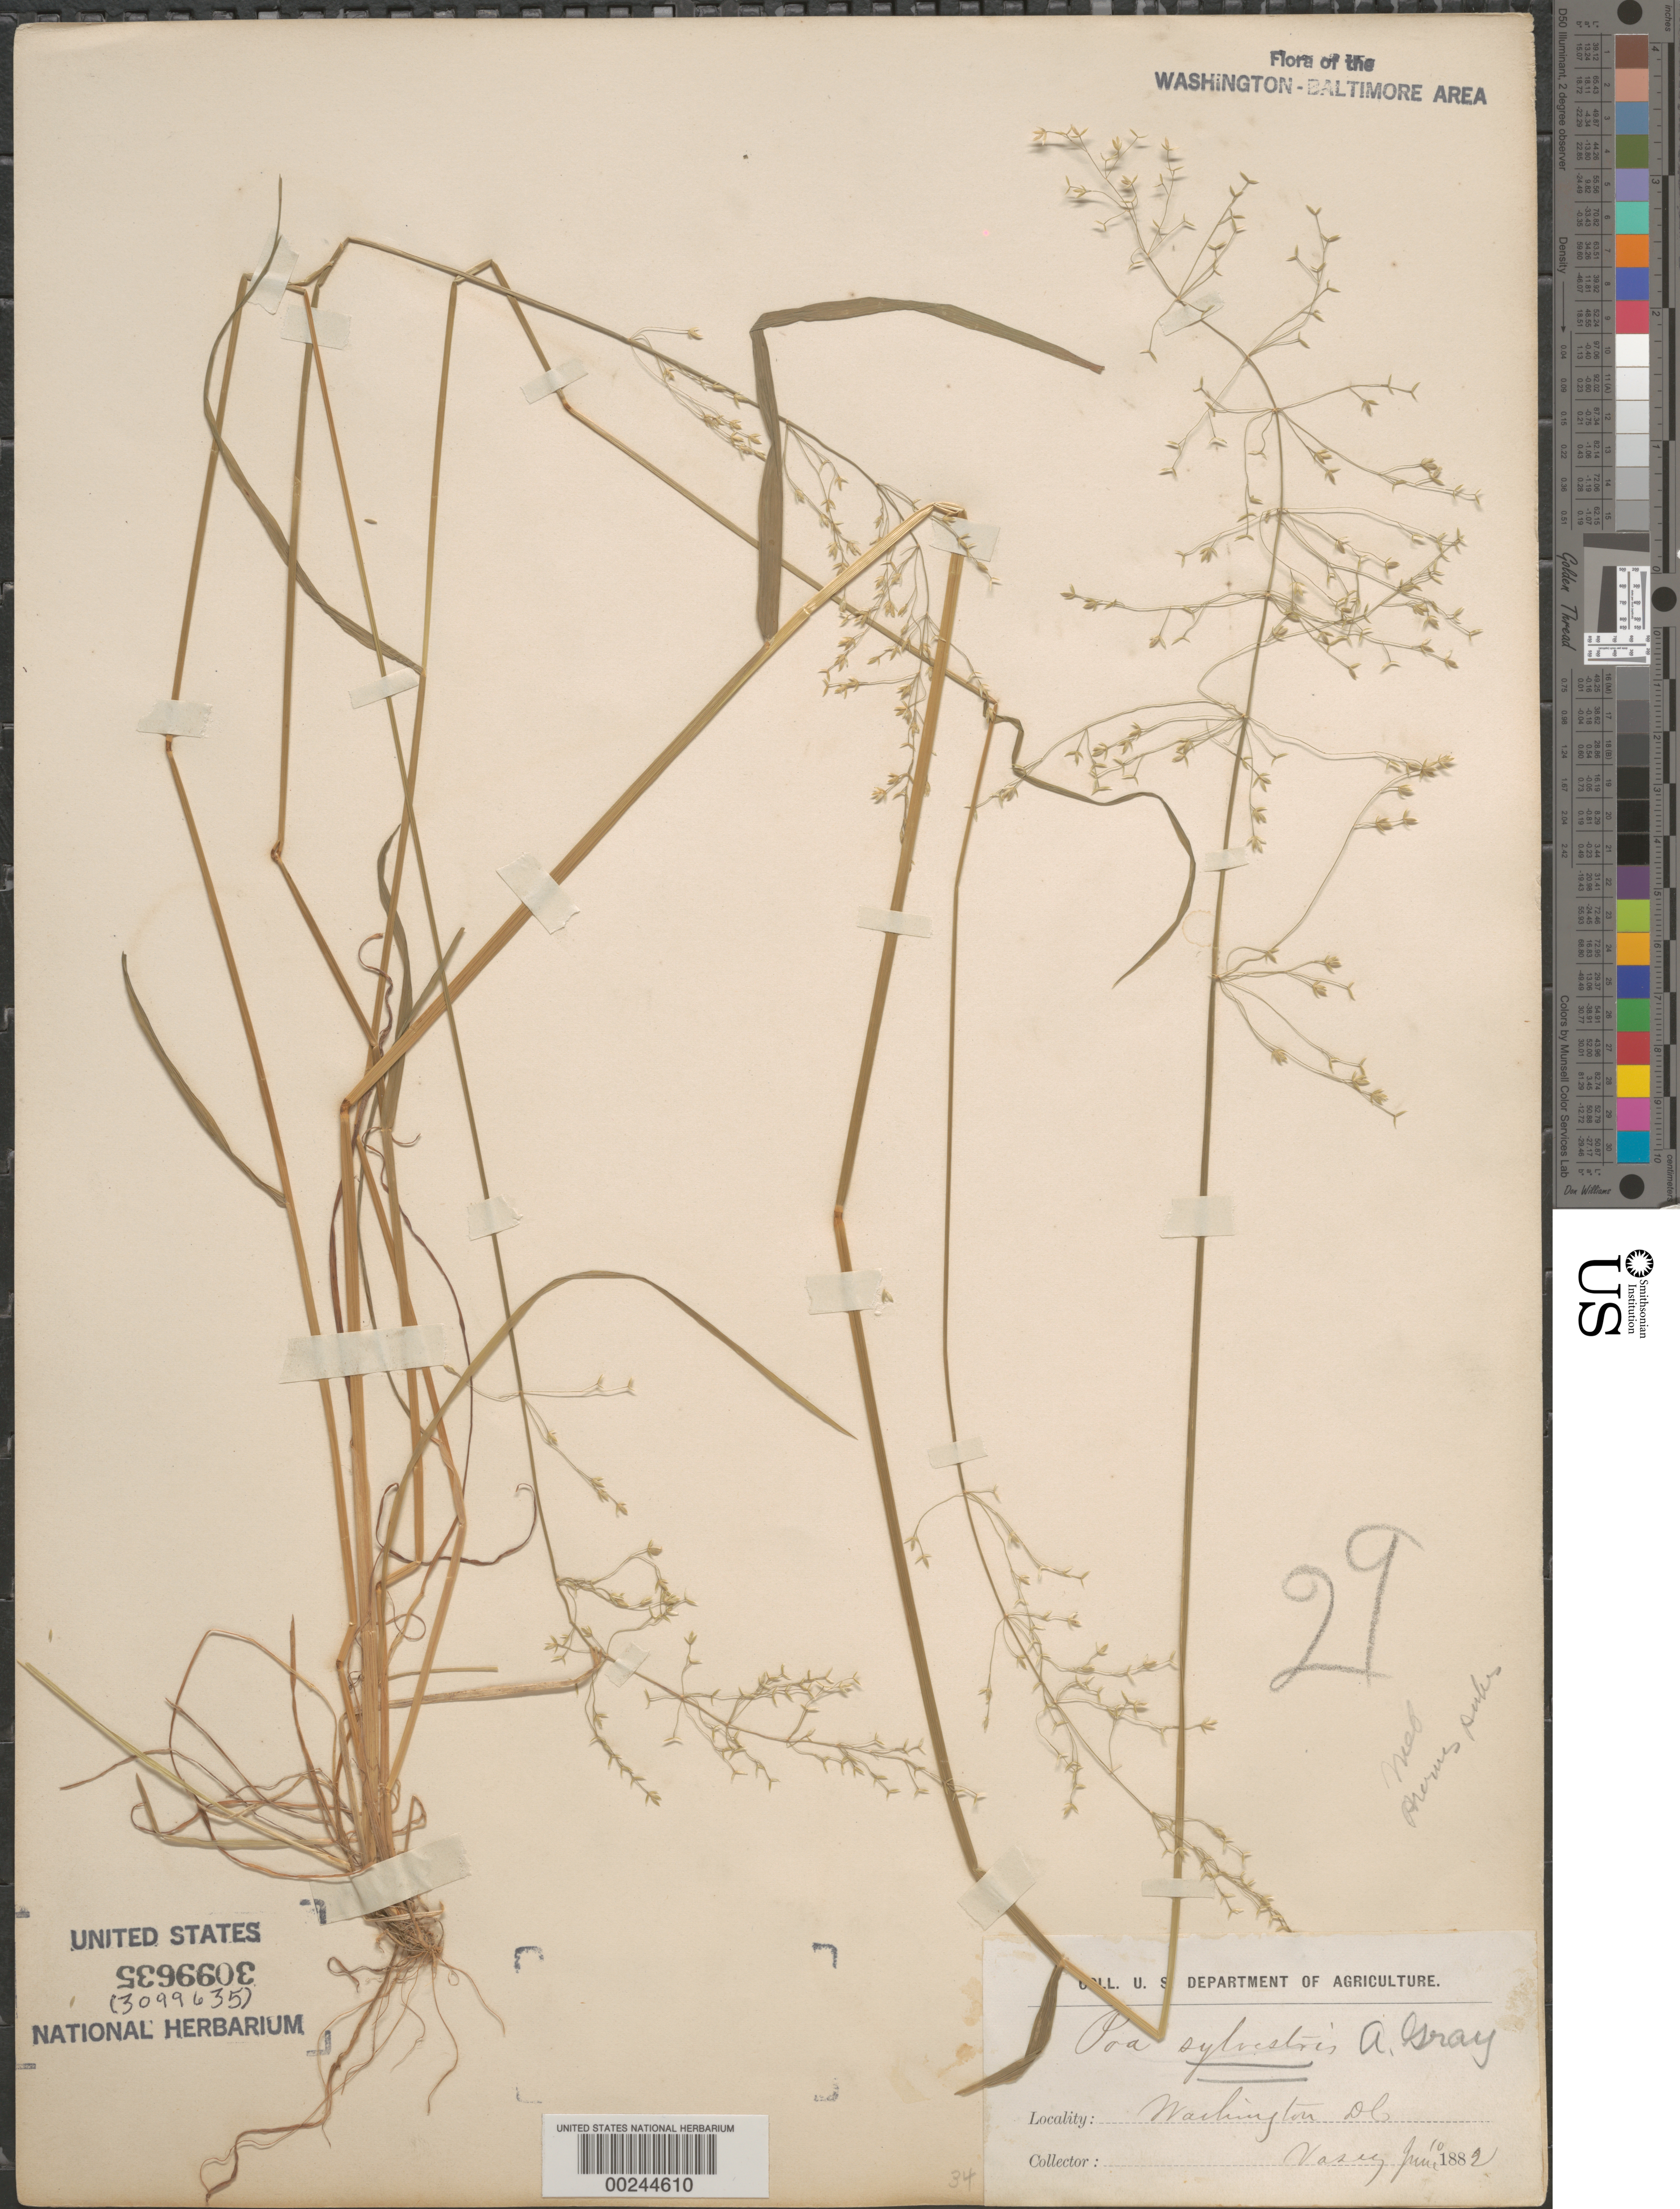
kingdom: Plantae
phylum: Tracheophyta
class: Liliopsida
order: Poales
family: Poaceae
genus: Poa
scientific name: Poa sylvestris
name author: A. Gray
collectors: G. R. Vasey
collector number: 34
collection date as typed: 10 Jun 1882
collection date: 1882-06-10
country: United States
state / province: District of Columbia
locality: DC and vicinity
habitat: Roadside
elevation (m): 500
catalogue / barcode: US 3099635